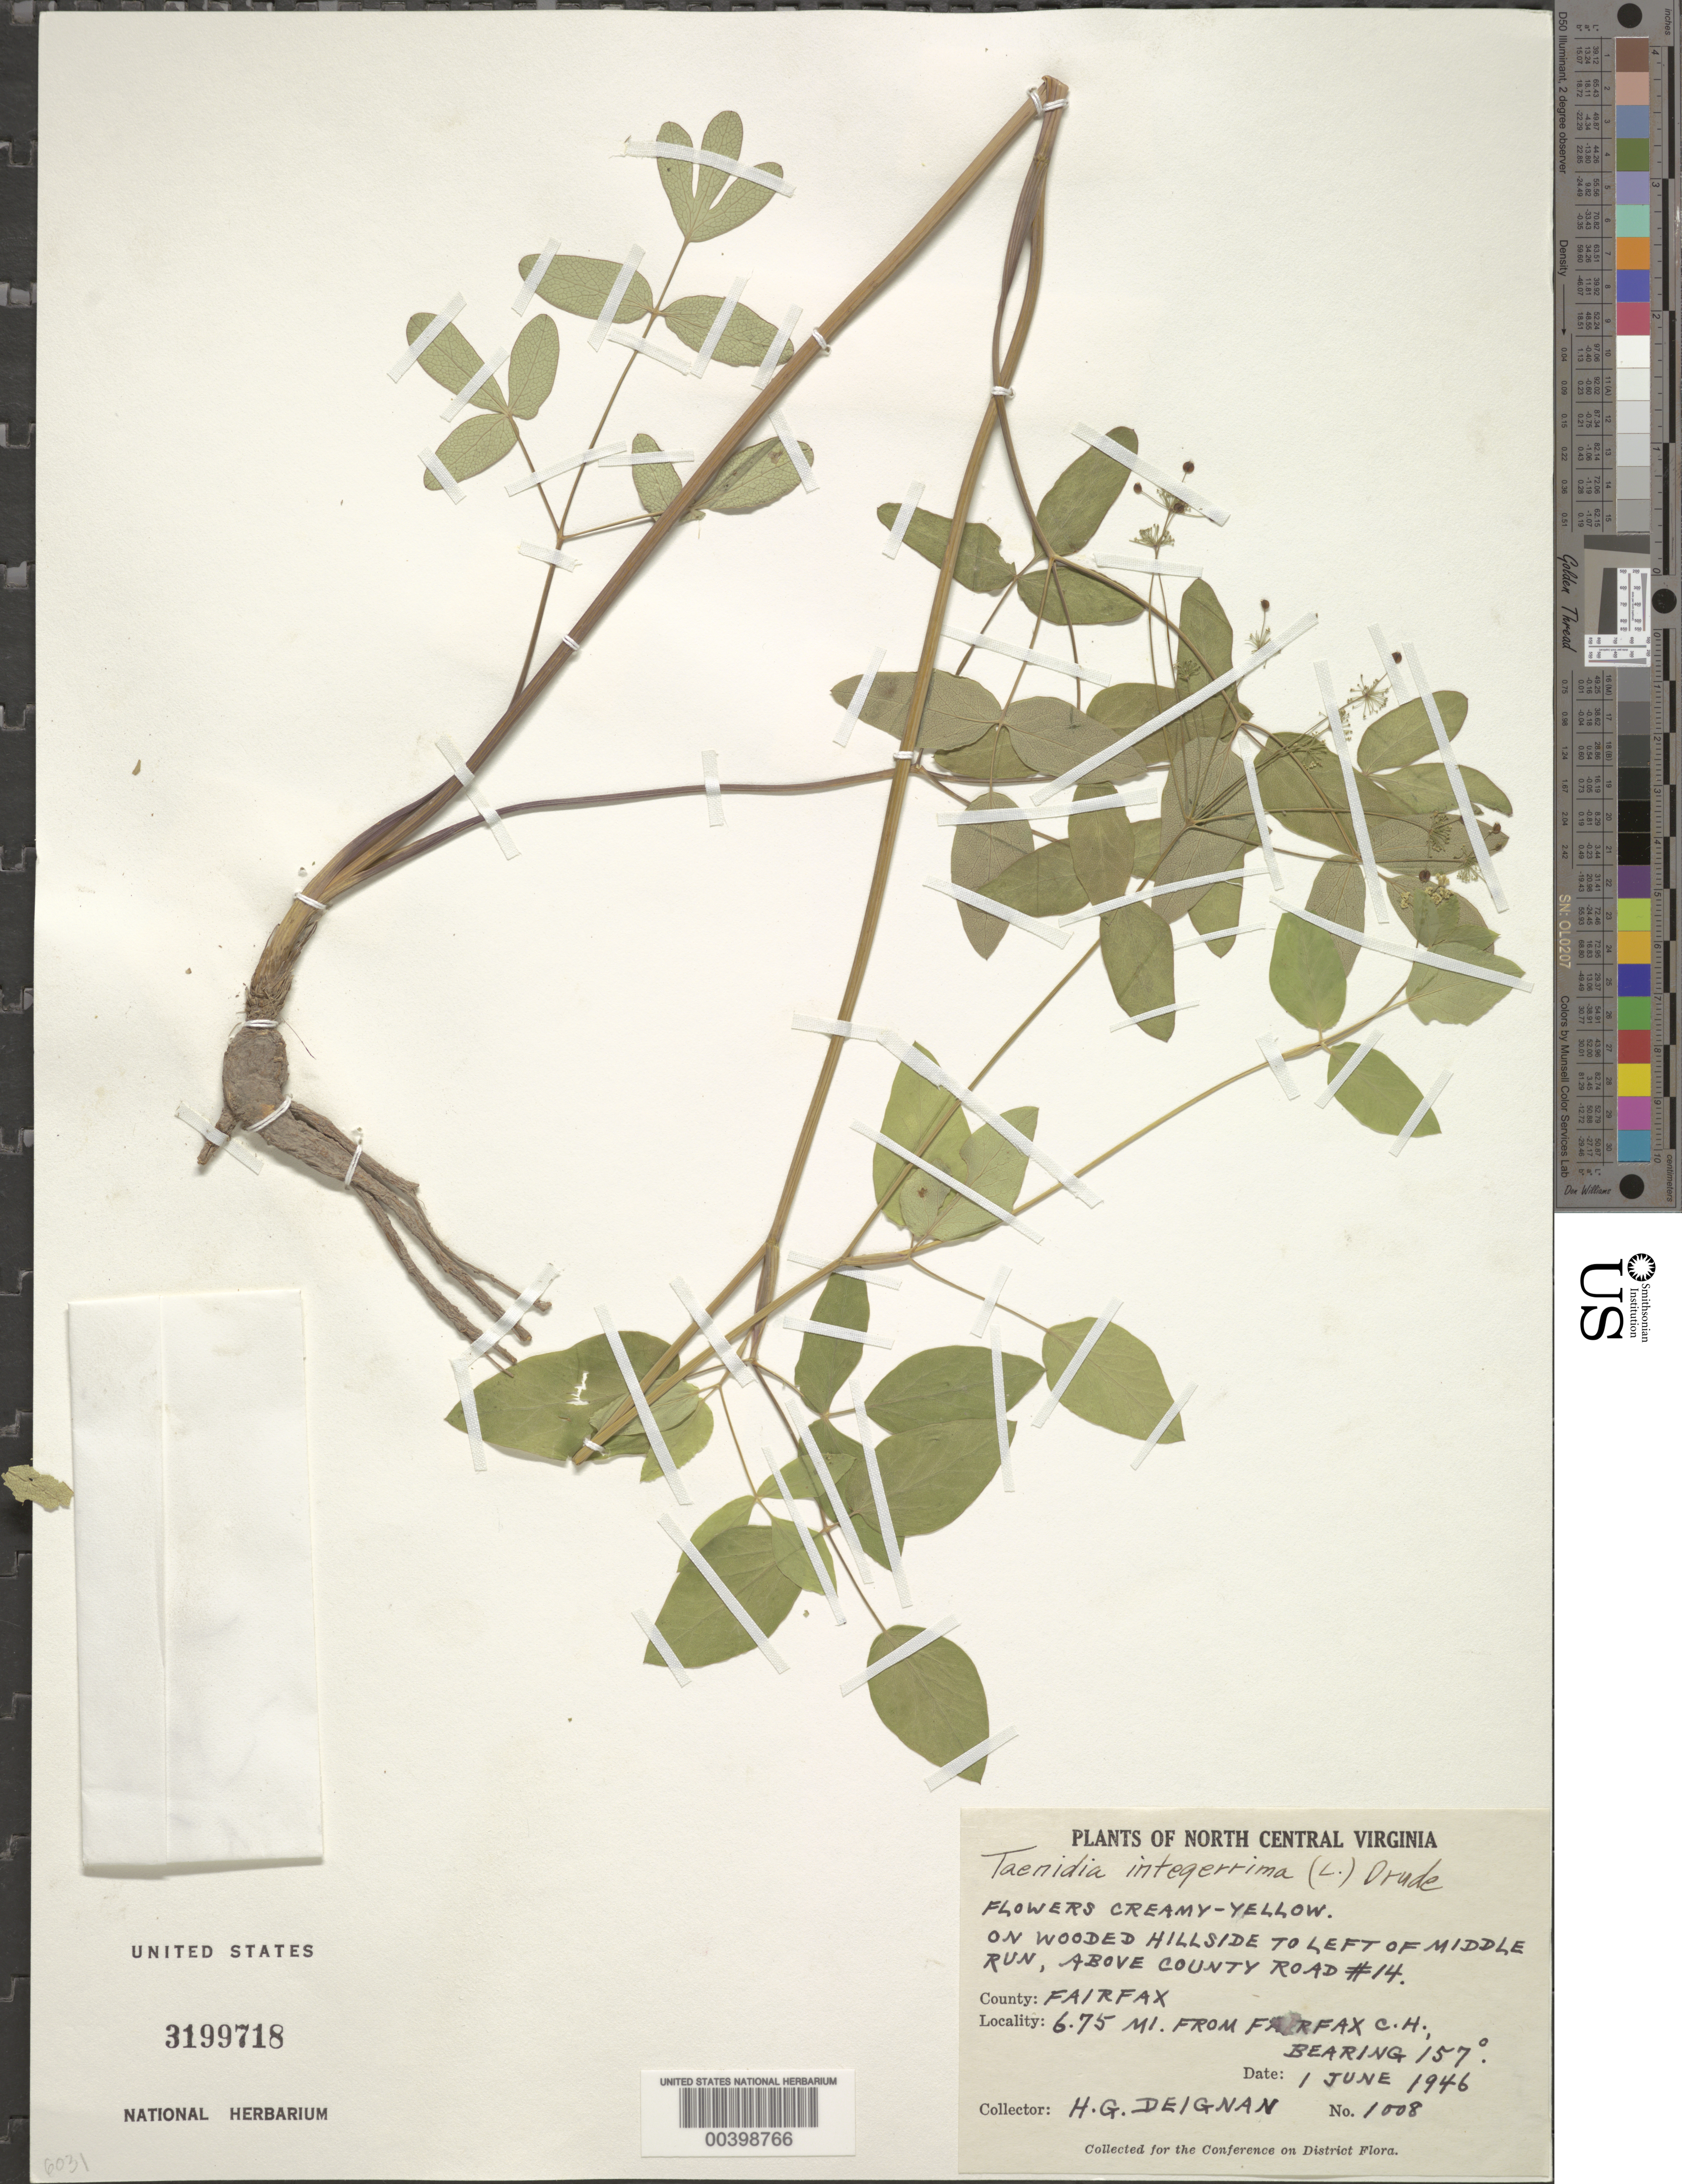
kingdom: Plantae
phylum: Tracheophyta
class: Magnoliopsida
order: Apiales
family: Apiaceae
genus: Taenidia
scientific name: Taenidia integerrima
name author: (L.) Drude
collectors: H. Deignan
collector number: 1008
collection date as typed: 01 Jun 1946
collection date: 1946-06-01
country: United States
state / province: Virginia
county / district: Fairfax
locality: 6.75 mi. from Fairfax County Court House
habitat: On wooded hillside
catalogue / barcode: US 3199718